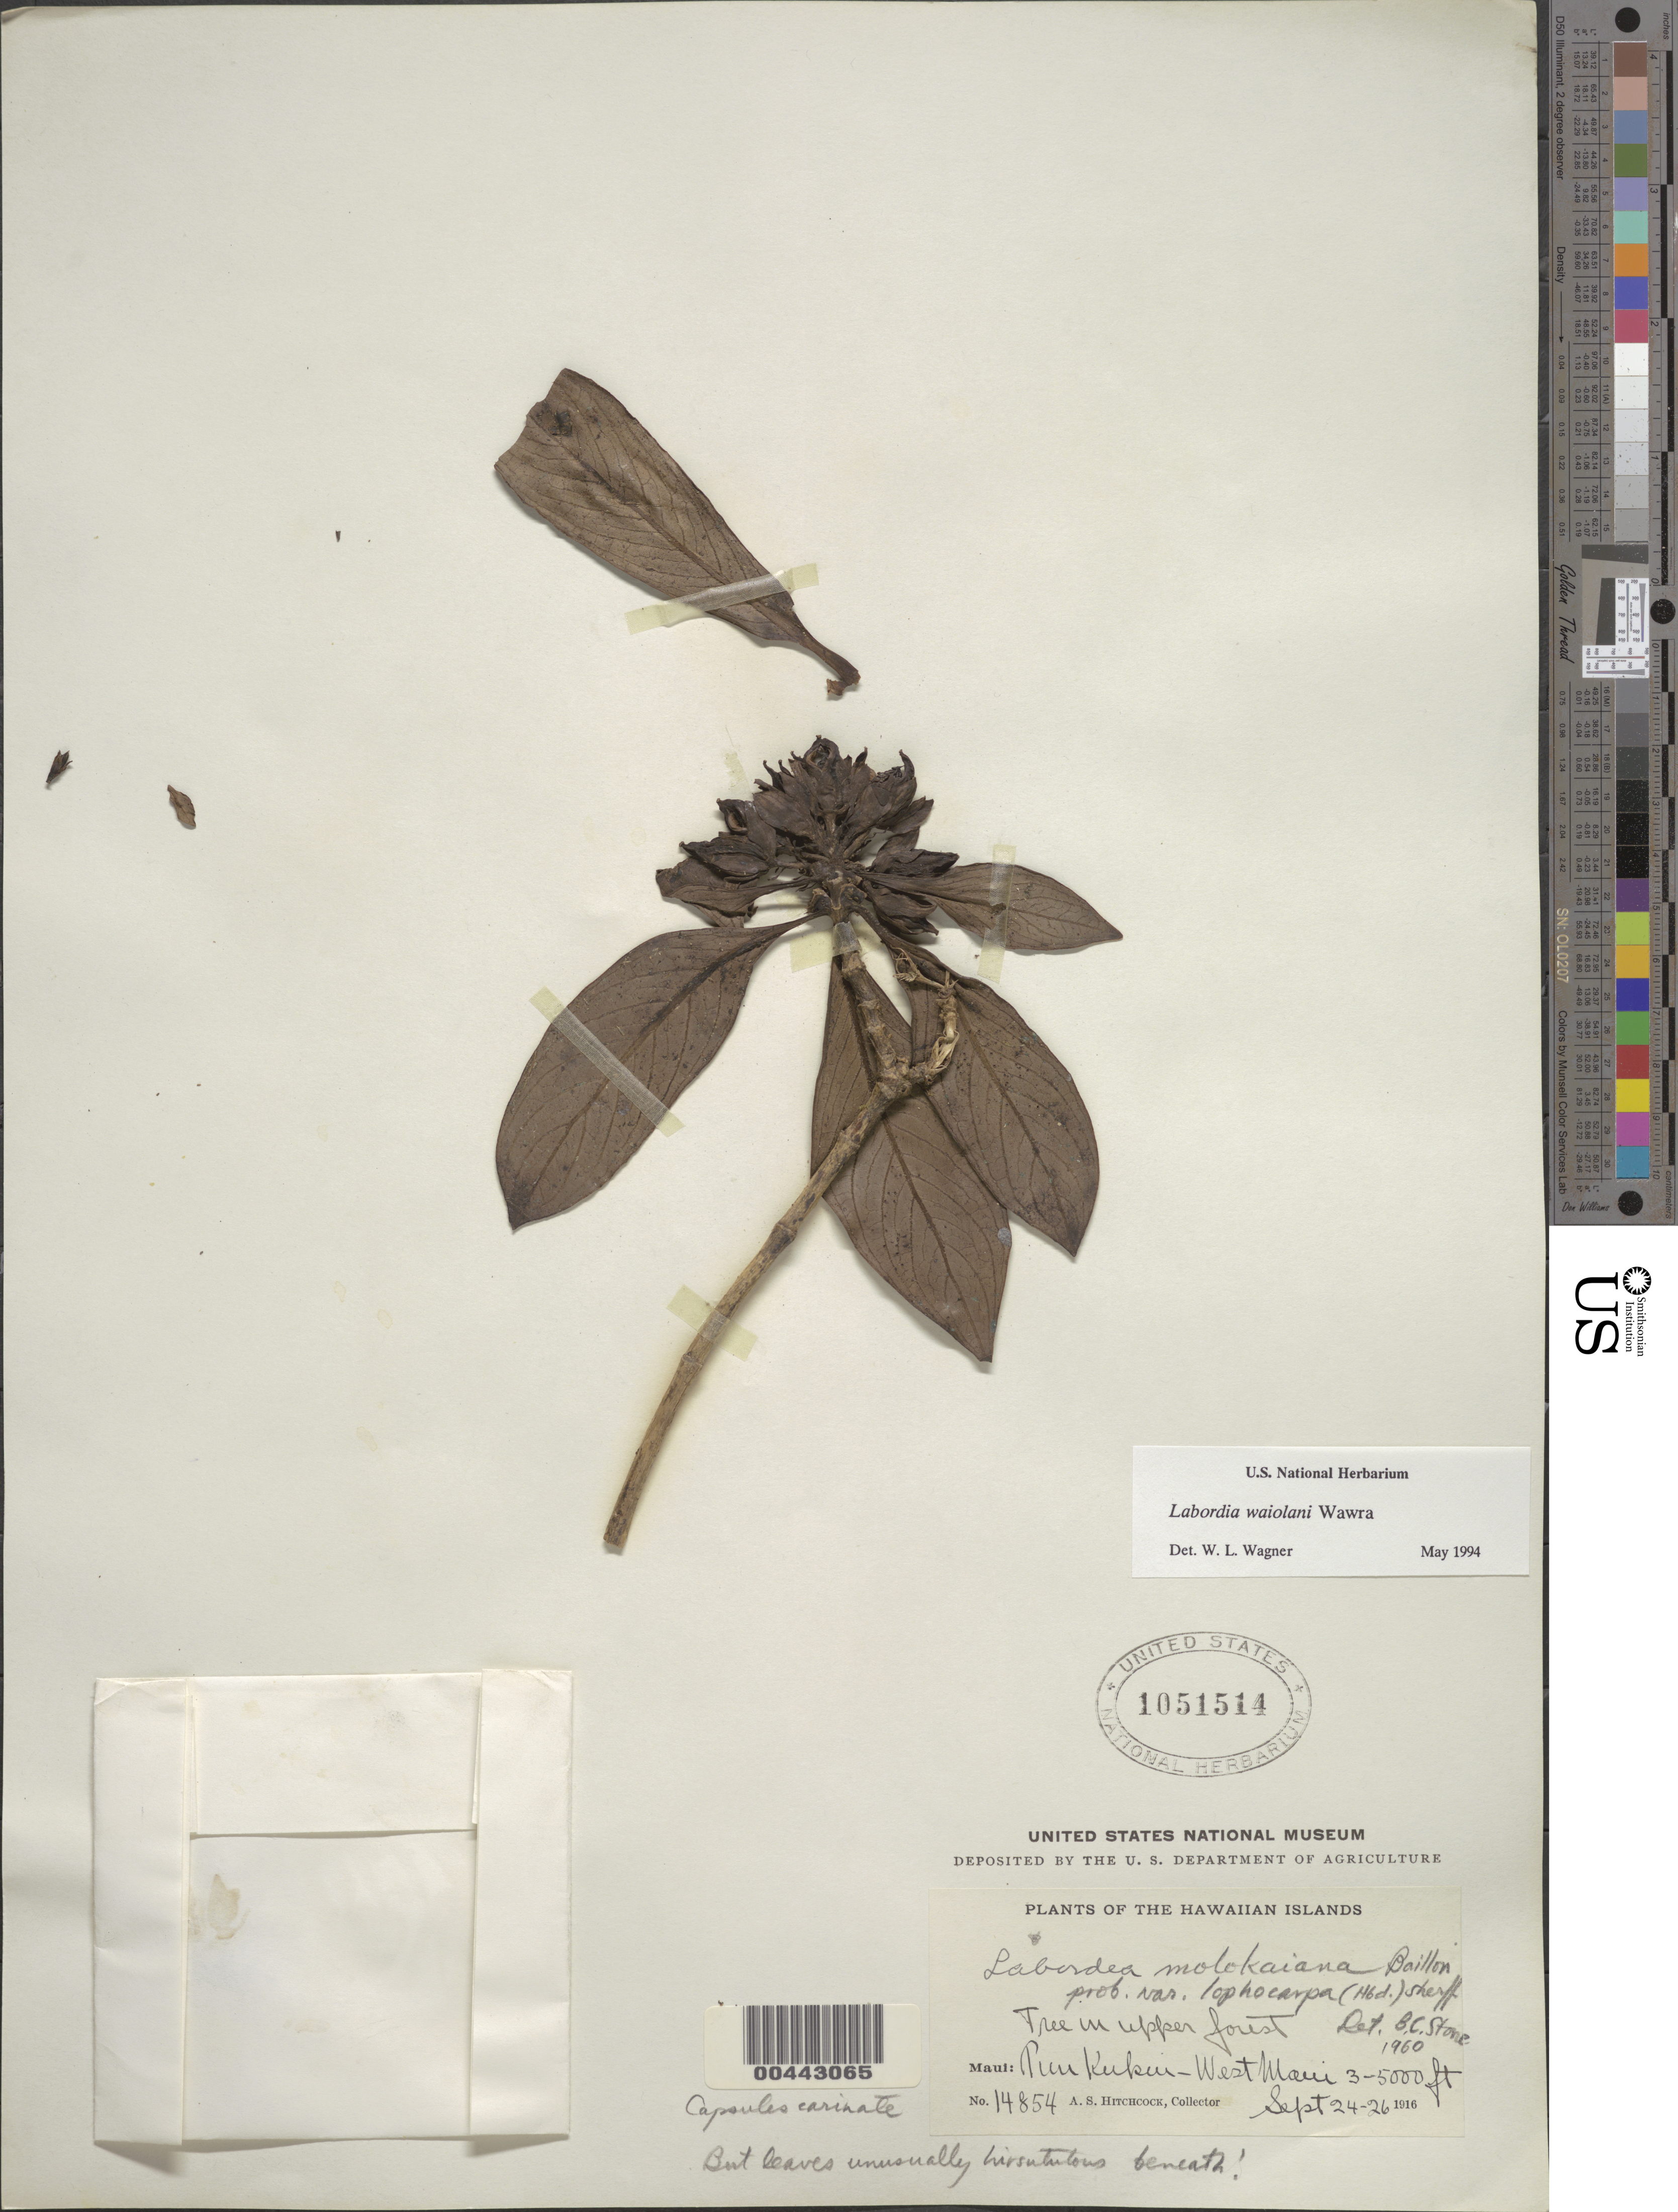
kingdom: Plantae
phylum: Tracheophyta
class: Magnoliopsida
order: Gentianales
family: Loganiaceae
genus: Geniostoma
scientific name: Geniostoma waiolani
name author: (Wawra) Byng & Christenh.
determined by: Wagner, W. L., (BOT), Smithsonian Institution - National Museum of Natural History (UNITED STATES)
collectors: A. S. Hitchcock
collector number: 14854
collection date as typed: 24 Sep 1916 to 26 Sep 1916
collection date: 1916-09-24/1916-09-26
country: United States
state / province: Hawaii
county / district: Maui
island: Maui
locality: Puu Kukui - West Maui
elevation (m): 914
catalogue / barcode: US 1051514